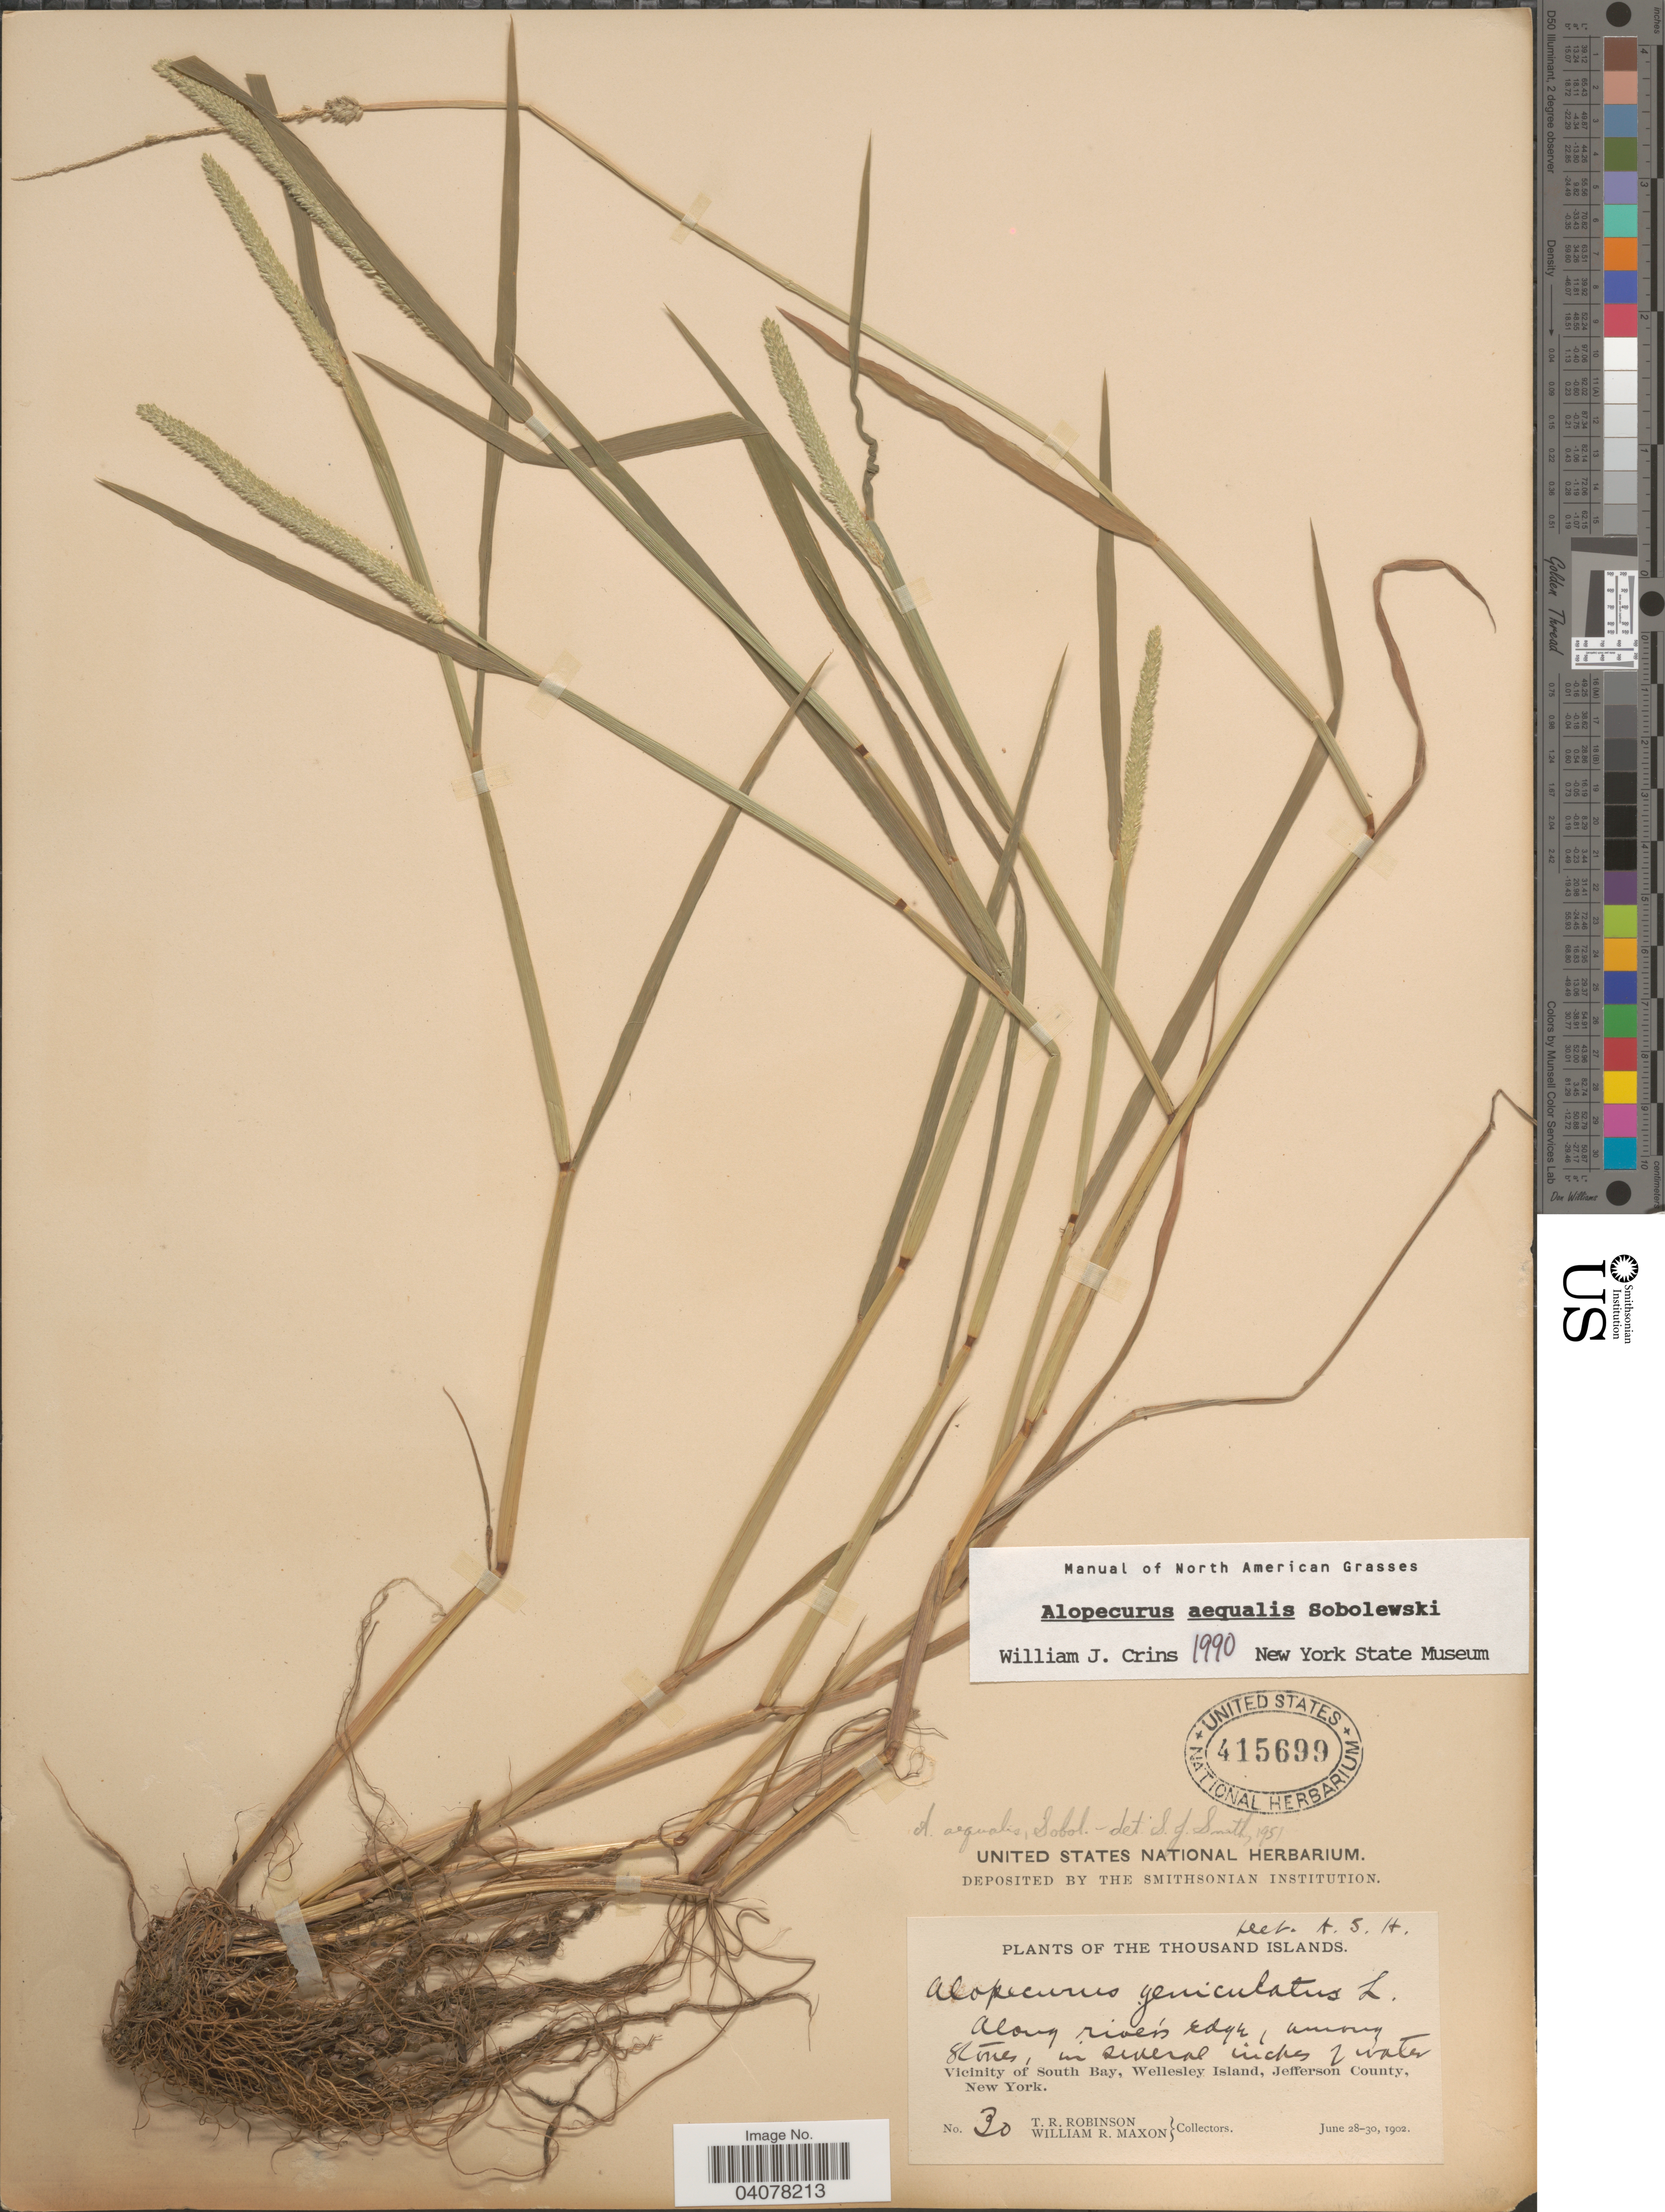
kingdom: Plantae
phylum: Tracheophyta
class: Liliopsida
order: Poales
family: Poaceae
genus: Alopecurus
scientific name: Alopecurus aequalis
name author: Sobol.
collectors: T. R. Robinson & W. R. Maxon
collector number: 30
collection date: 1902-06-28/1902-06-30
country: United States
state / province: New York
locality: The Thousand Islands. Along rivers Edge, among Stones, in several inches of water. Vicinity of South Bay, Wellesley Island, Jefferson County.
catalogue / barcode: US 415699